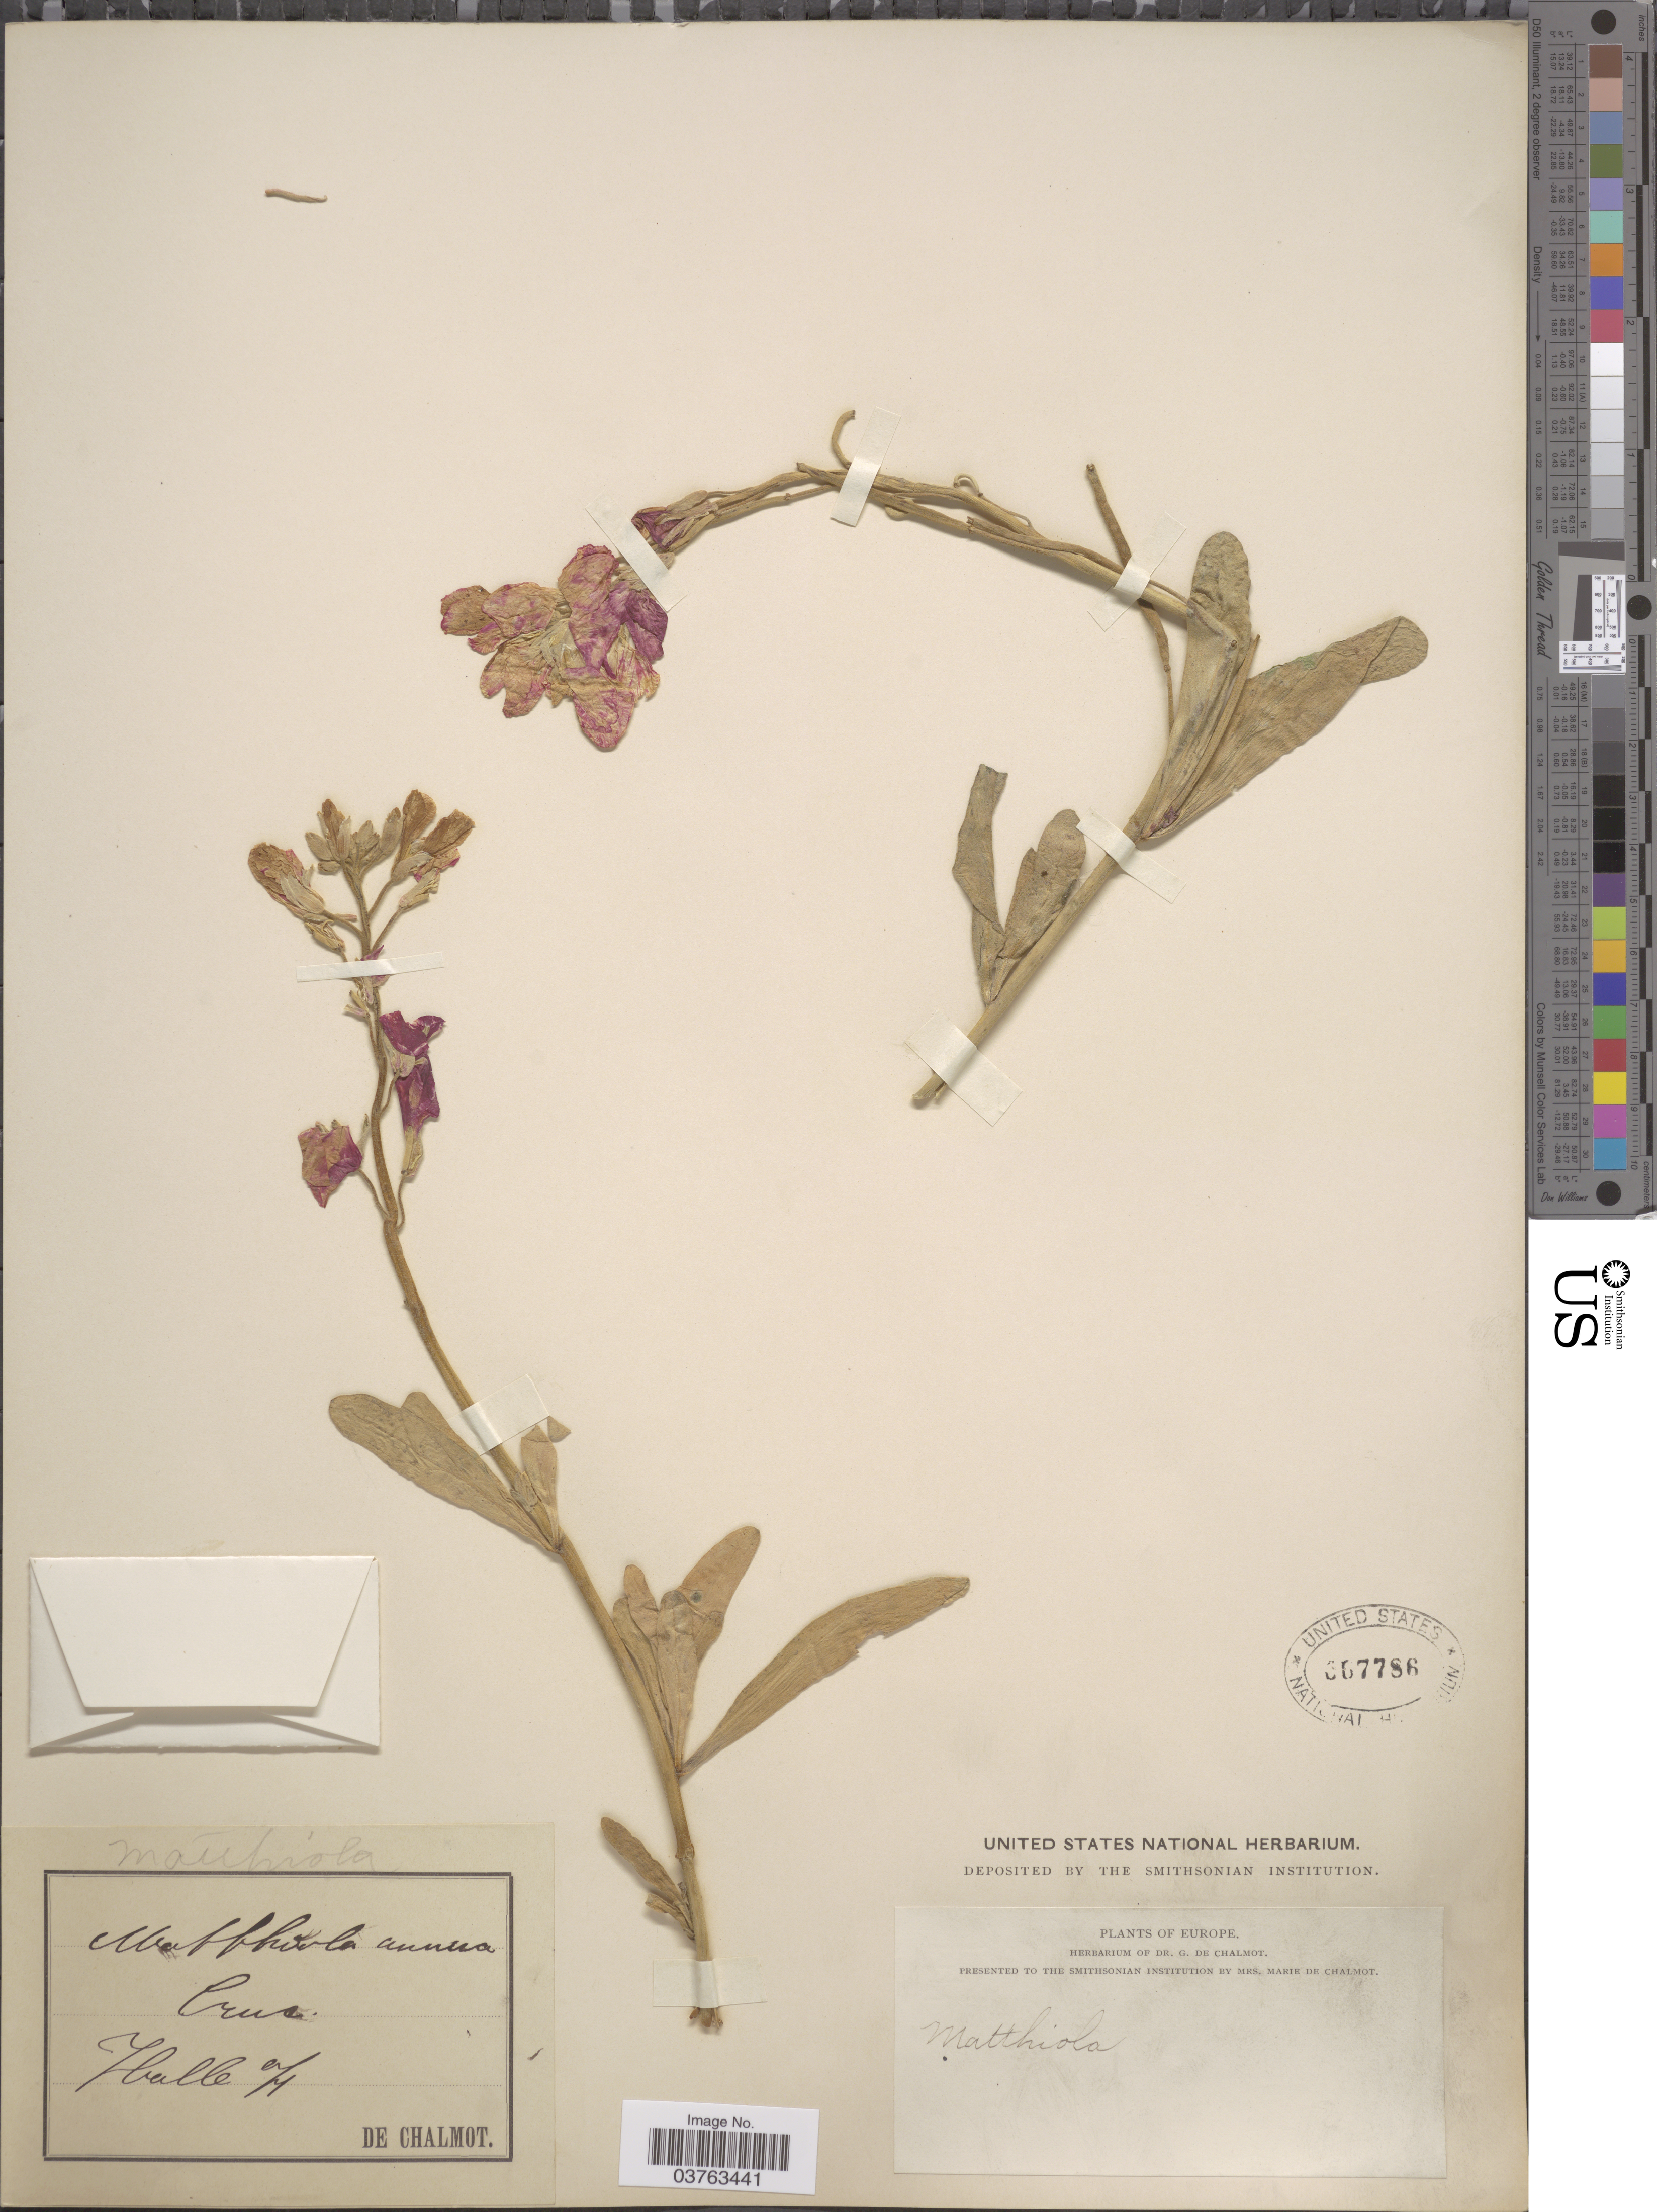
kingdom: Plantae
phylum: Tracheophyta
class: Magnoliopsida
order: Brassicales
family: Brassicaceae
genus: Matthiola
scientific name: Matthiola annua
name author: Benth.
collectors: G. de Chalmot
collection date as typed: Transcribed d/m/y: /9/4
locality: Prus [interpreted], Europe.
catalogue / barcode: US 367786